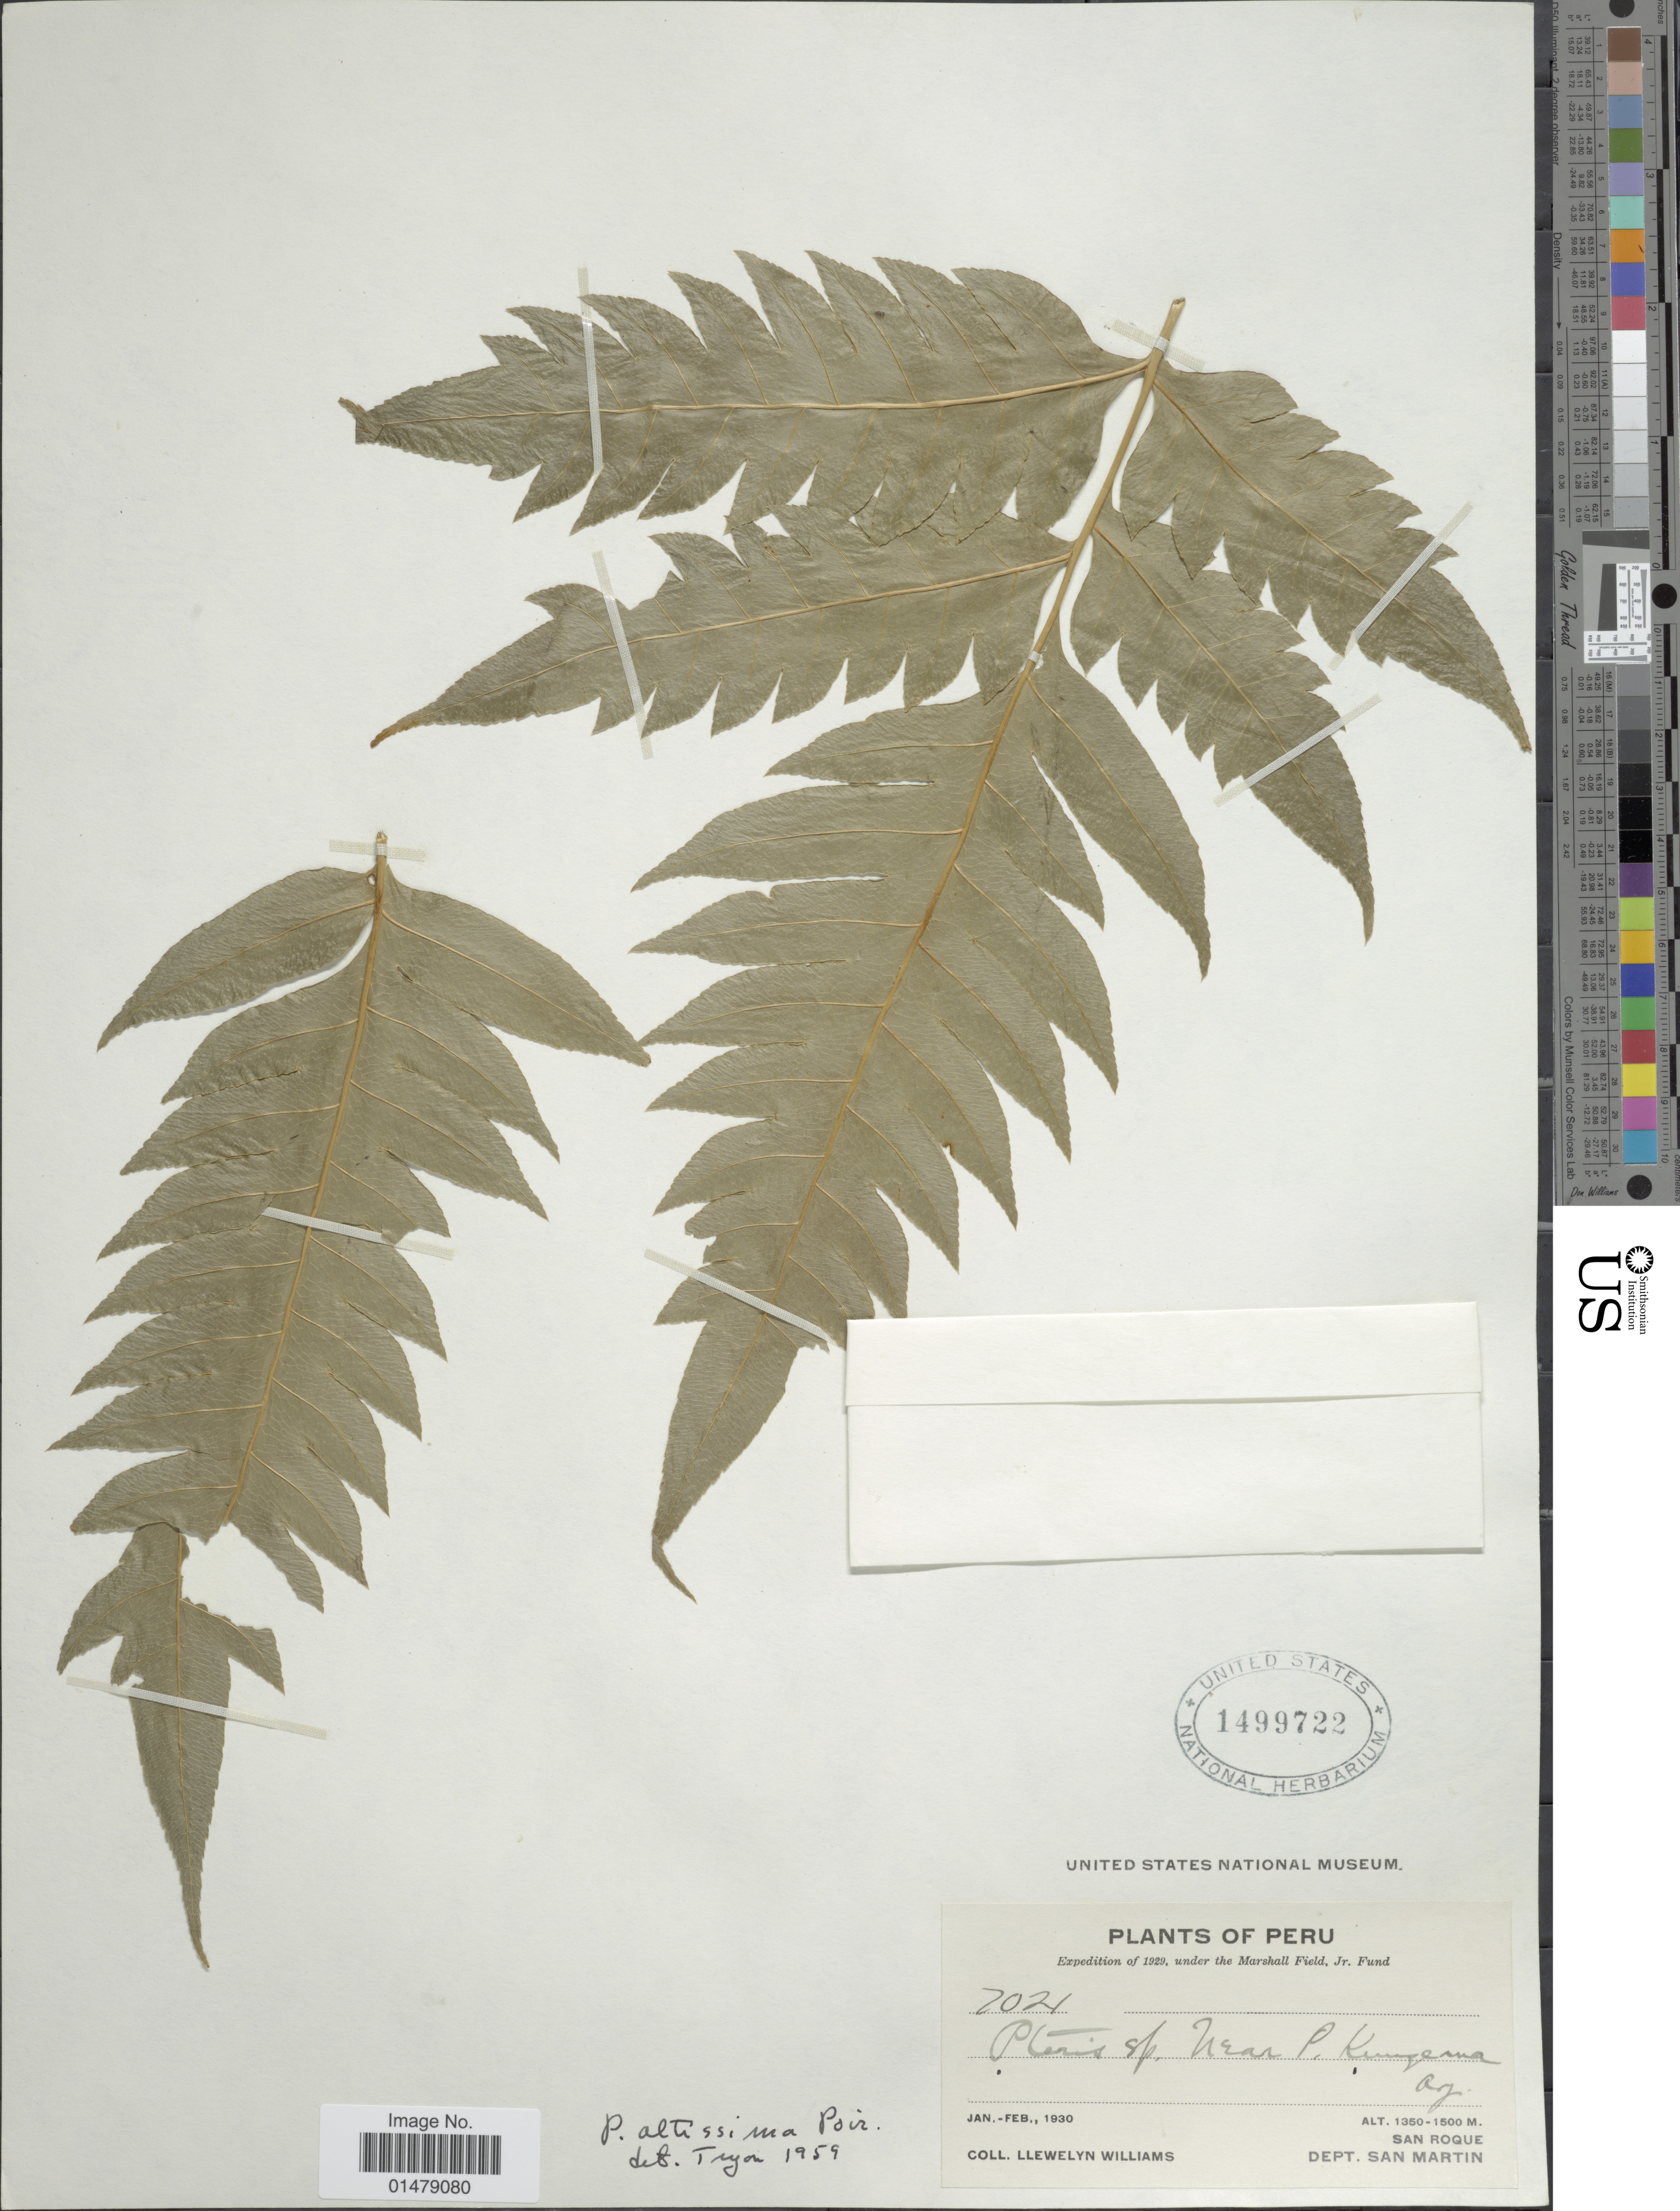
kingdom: Plantae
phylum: Tracheophyta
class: Polypodiopsida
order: Polypodiales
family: Pteridaceae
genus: Pteris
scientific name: Pteris altissima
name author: Poir.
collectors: Ll. Williams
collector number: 2021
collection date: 1930-01/1930-02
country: Peru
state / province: San Martín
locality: San Roque. Dept. San Martin.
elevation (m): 1350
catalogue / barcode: US 1499722